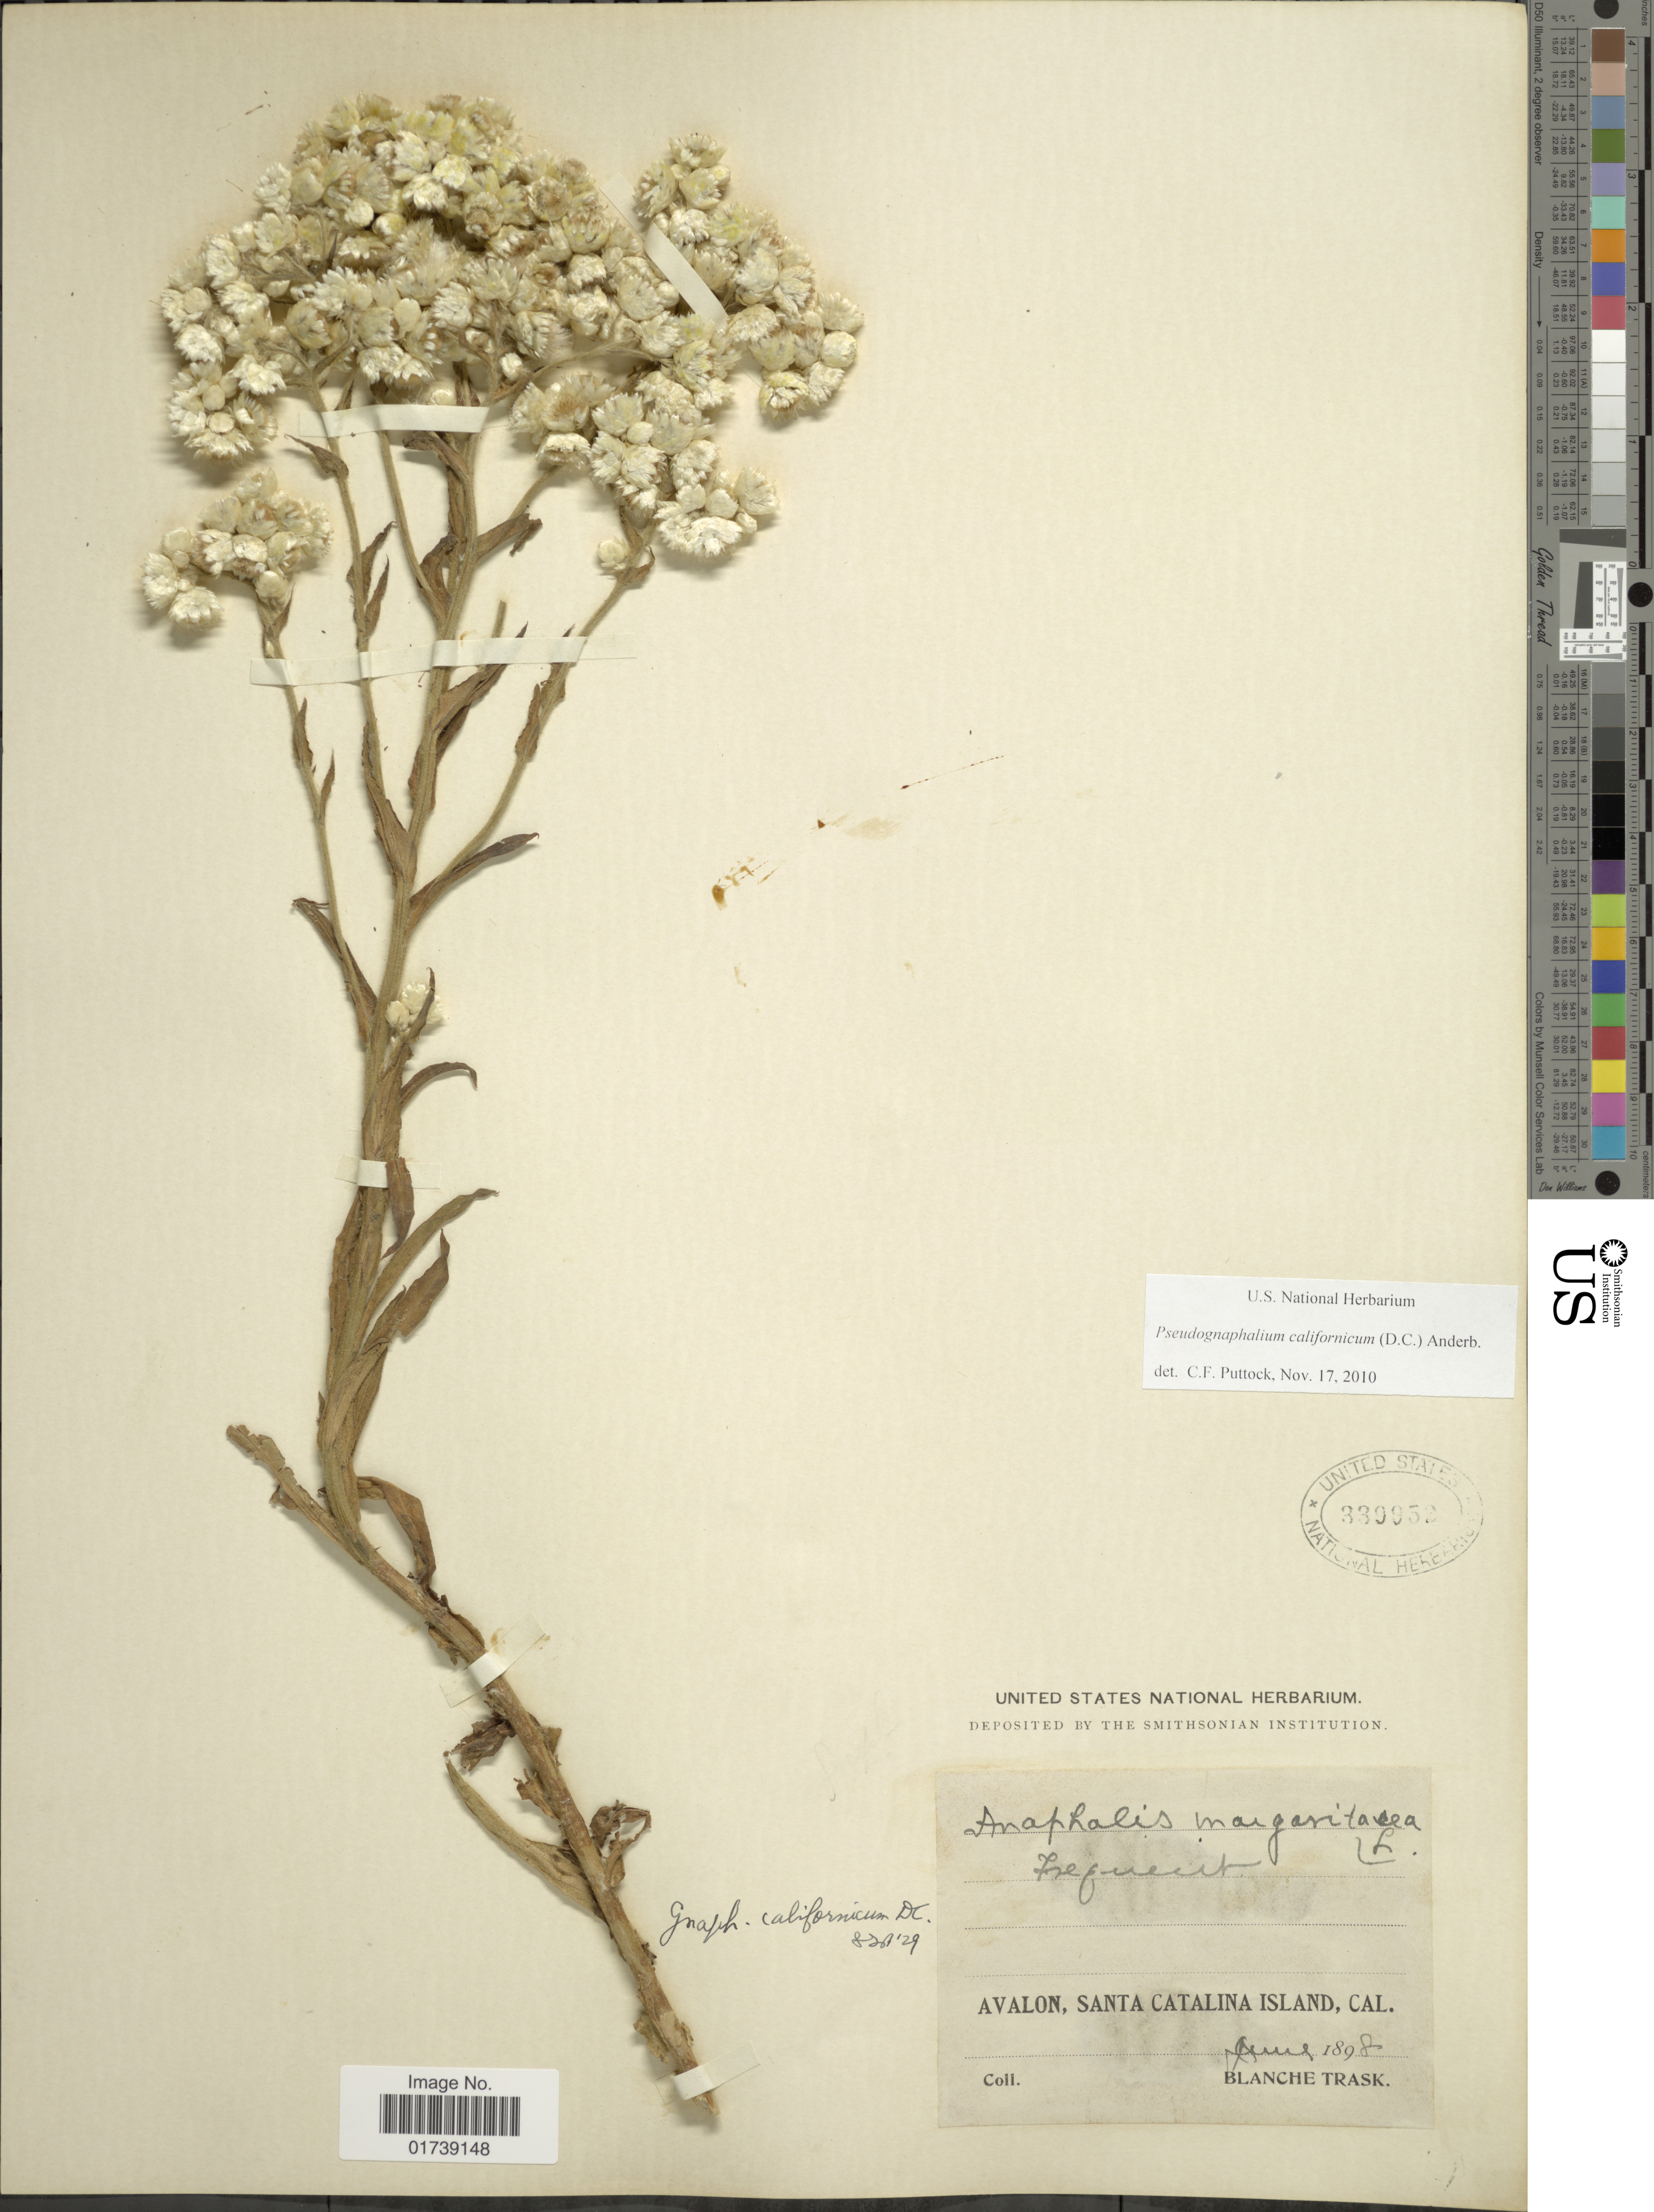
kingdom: Plantae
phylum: Tracheophyta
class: Magnoliopsida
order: Asterales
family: Asteraceae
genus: Pseudognaphalium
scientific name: Pseudognaphalium californicum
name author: (DC.) Anderb.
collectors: B. Trask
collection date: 1898-06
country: United States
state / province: California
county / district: Los Angeles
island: Santa Catalina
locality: Avalon, Santa Catalina Island, Cal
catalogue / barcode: US 339952